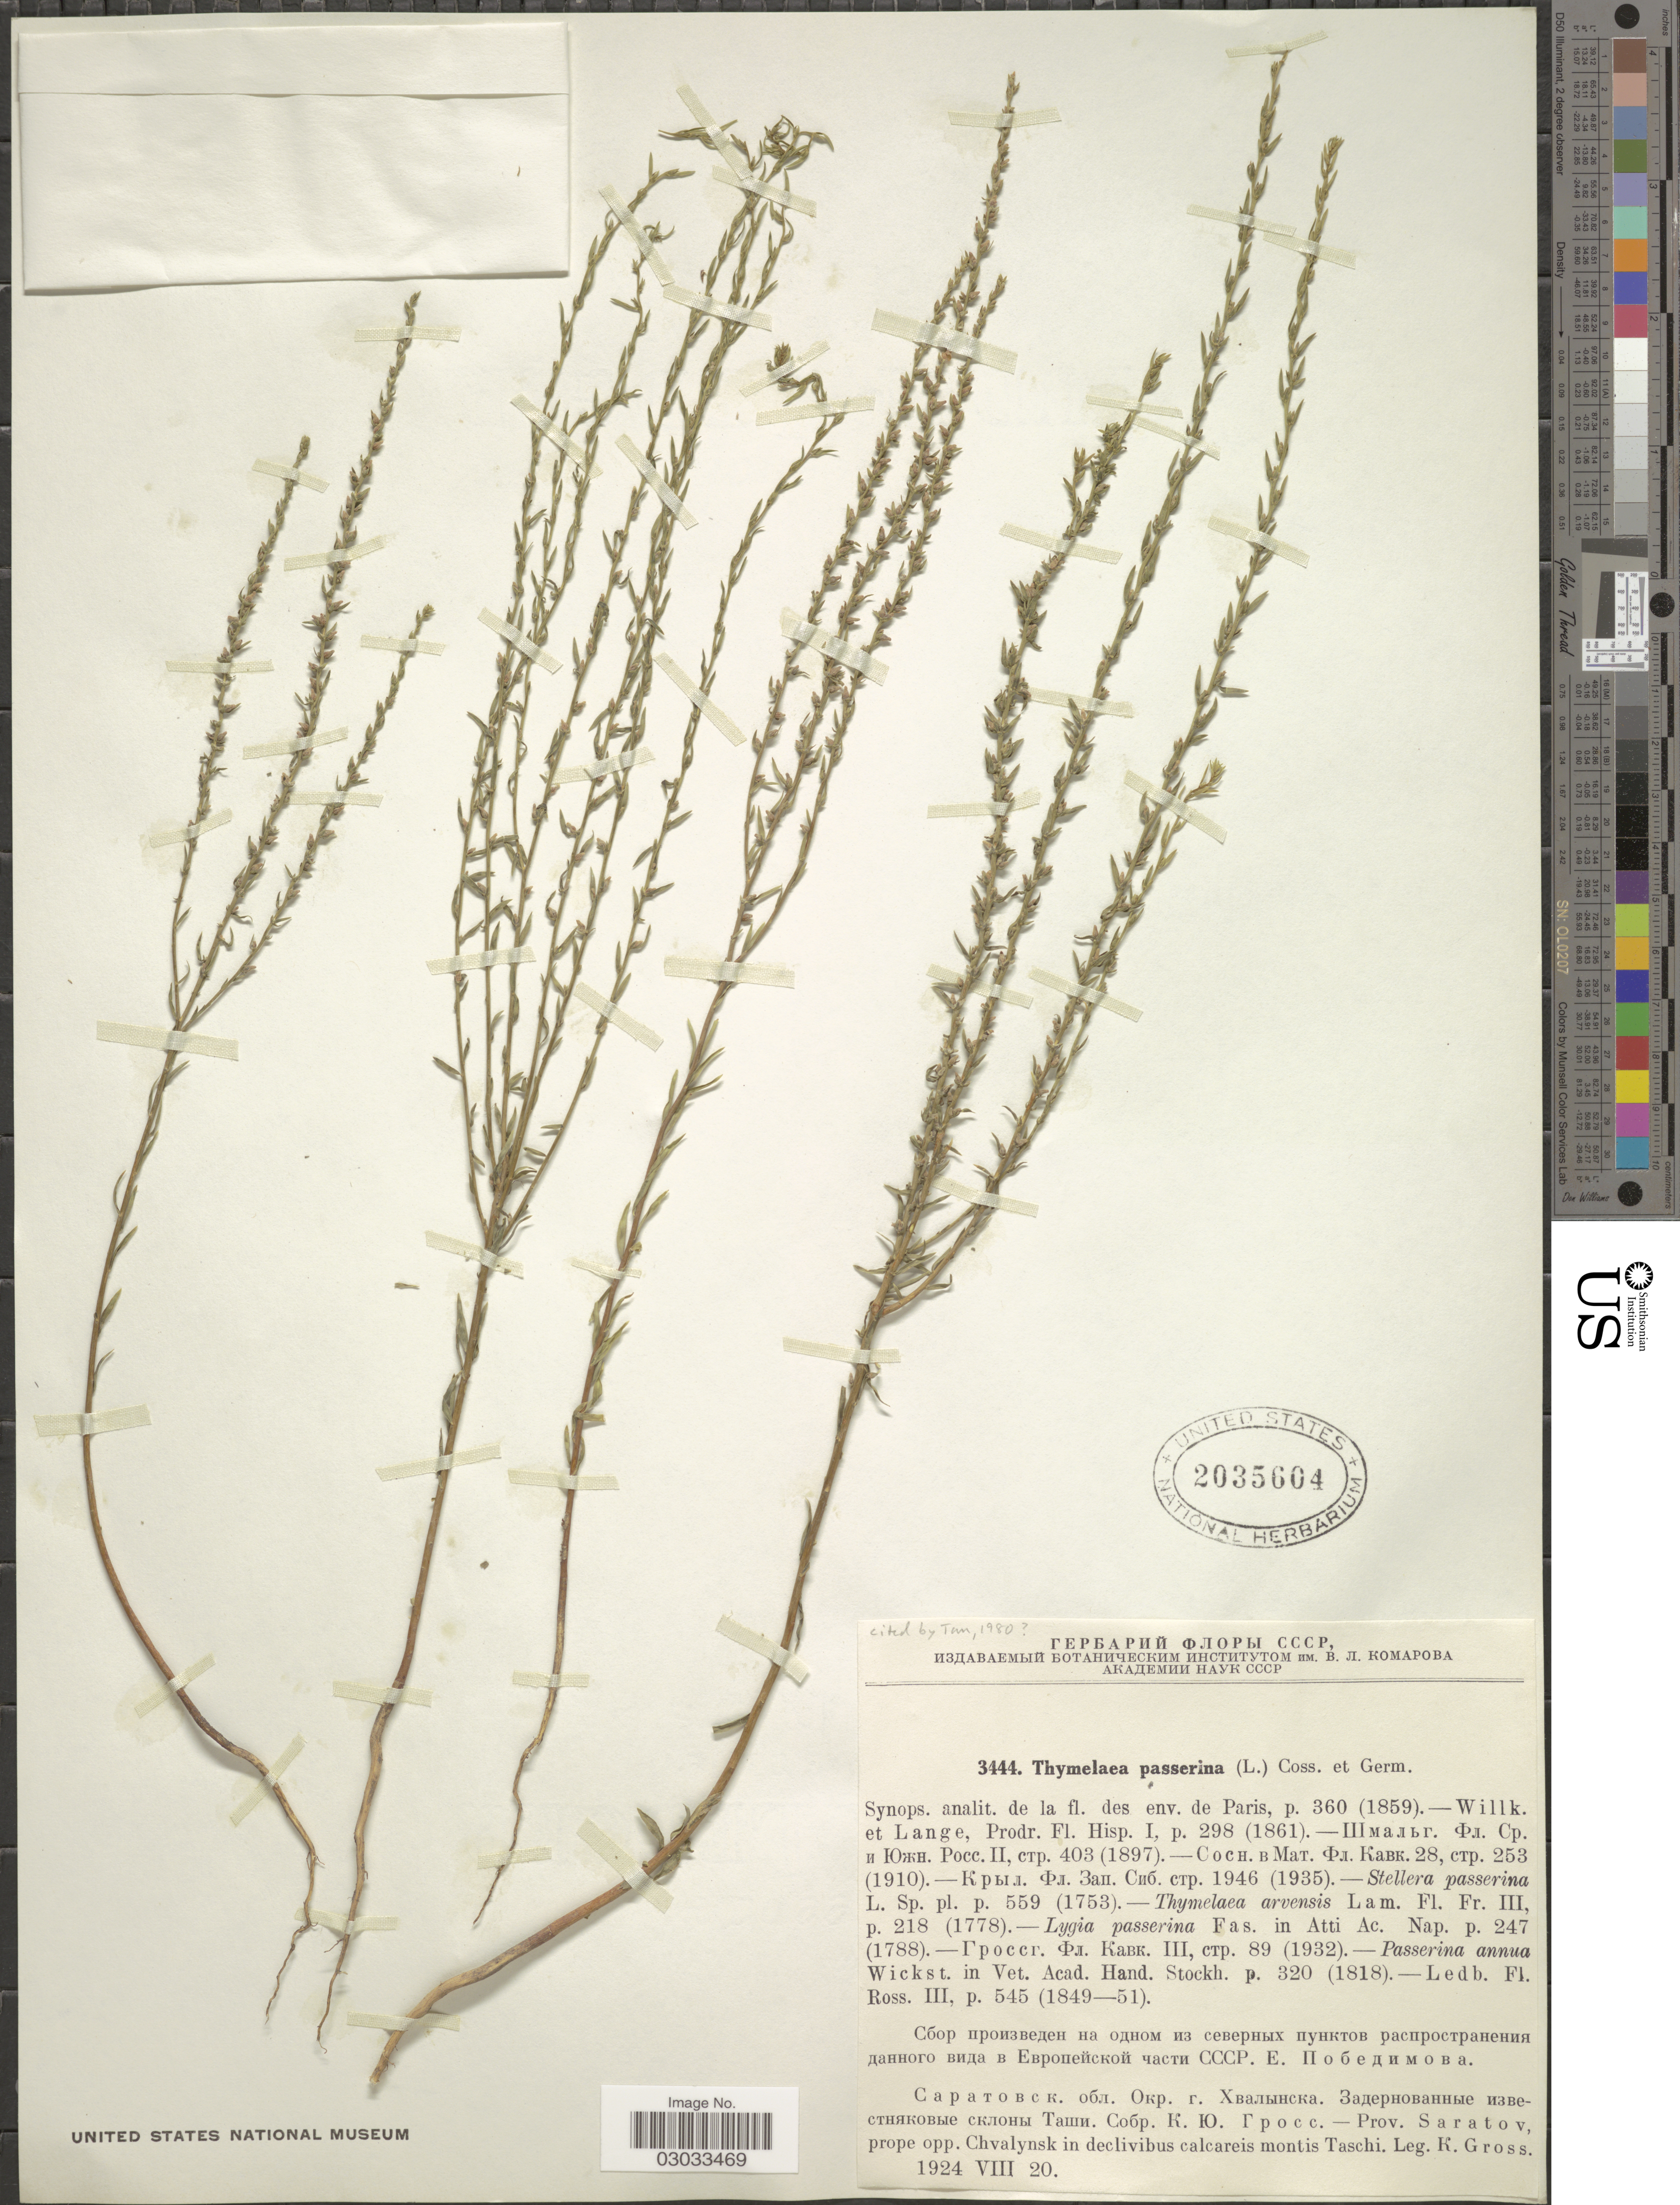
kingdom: Plantae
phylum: Tracheophyta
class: Magnoliopsida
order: Malvales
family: Thymelaeaceae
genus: Thymelaea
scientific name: Thymelaea passerina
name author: (L.) Coss. & Germ.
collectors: K. Gross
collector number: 3444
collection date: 1924-08-20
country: Russian Federation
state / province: Saratov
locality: Prope opp. Chvalynsk in declivibus calcareis montis Taschi.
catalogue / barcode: US 2035604